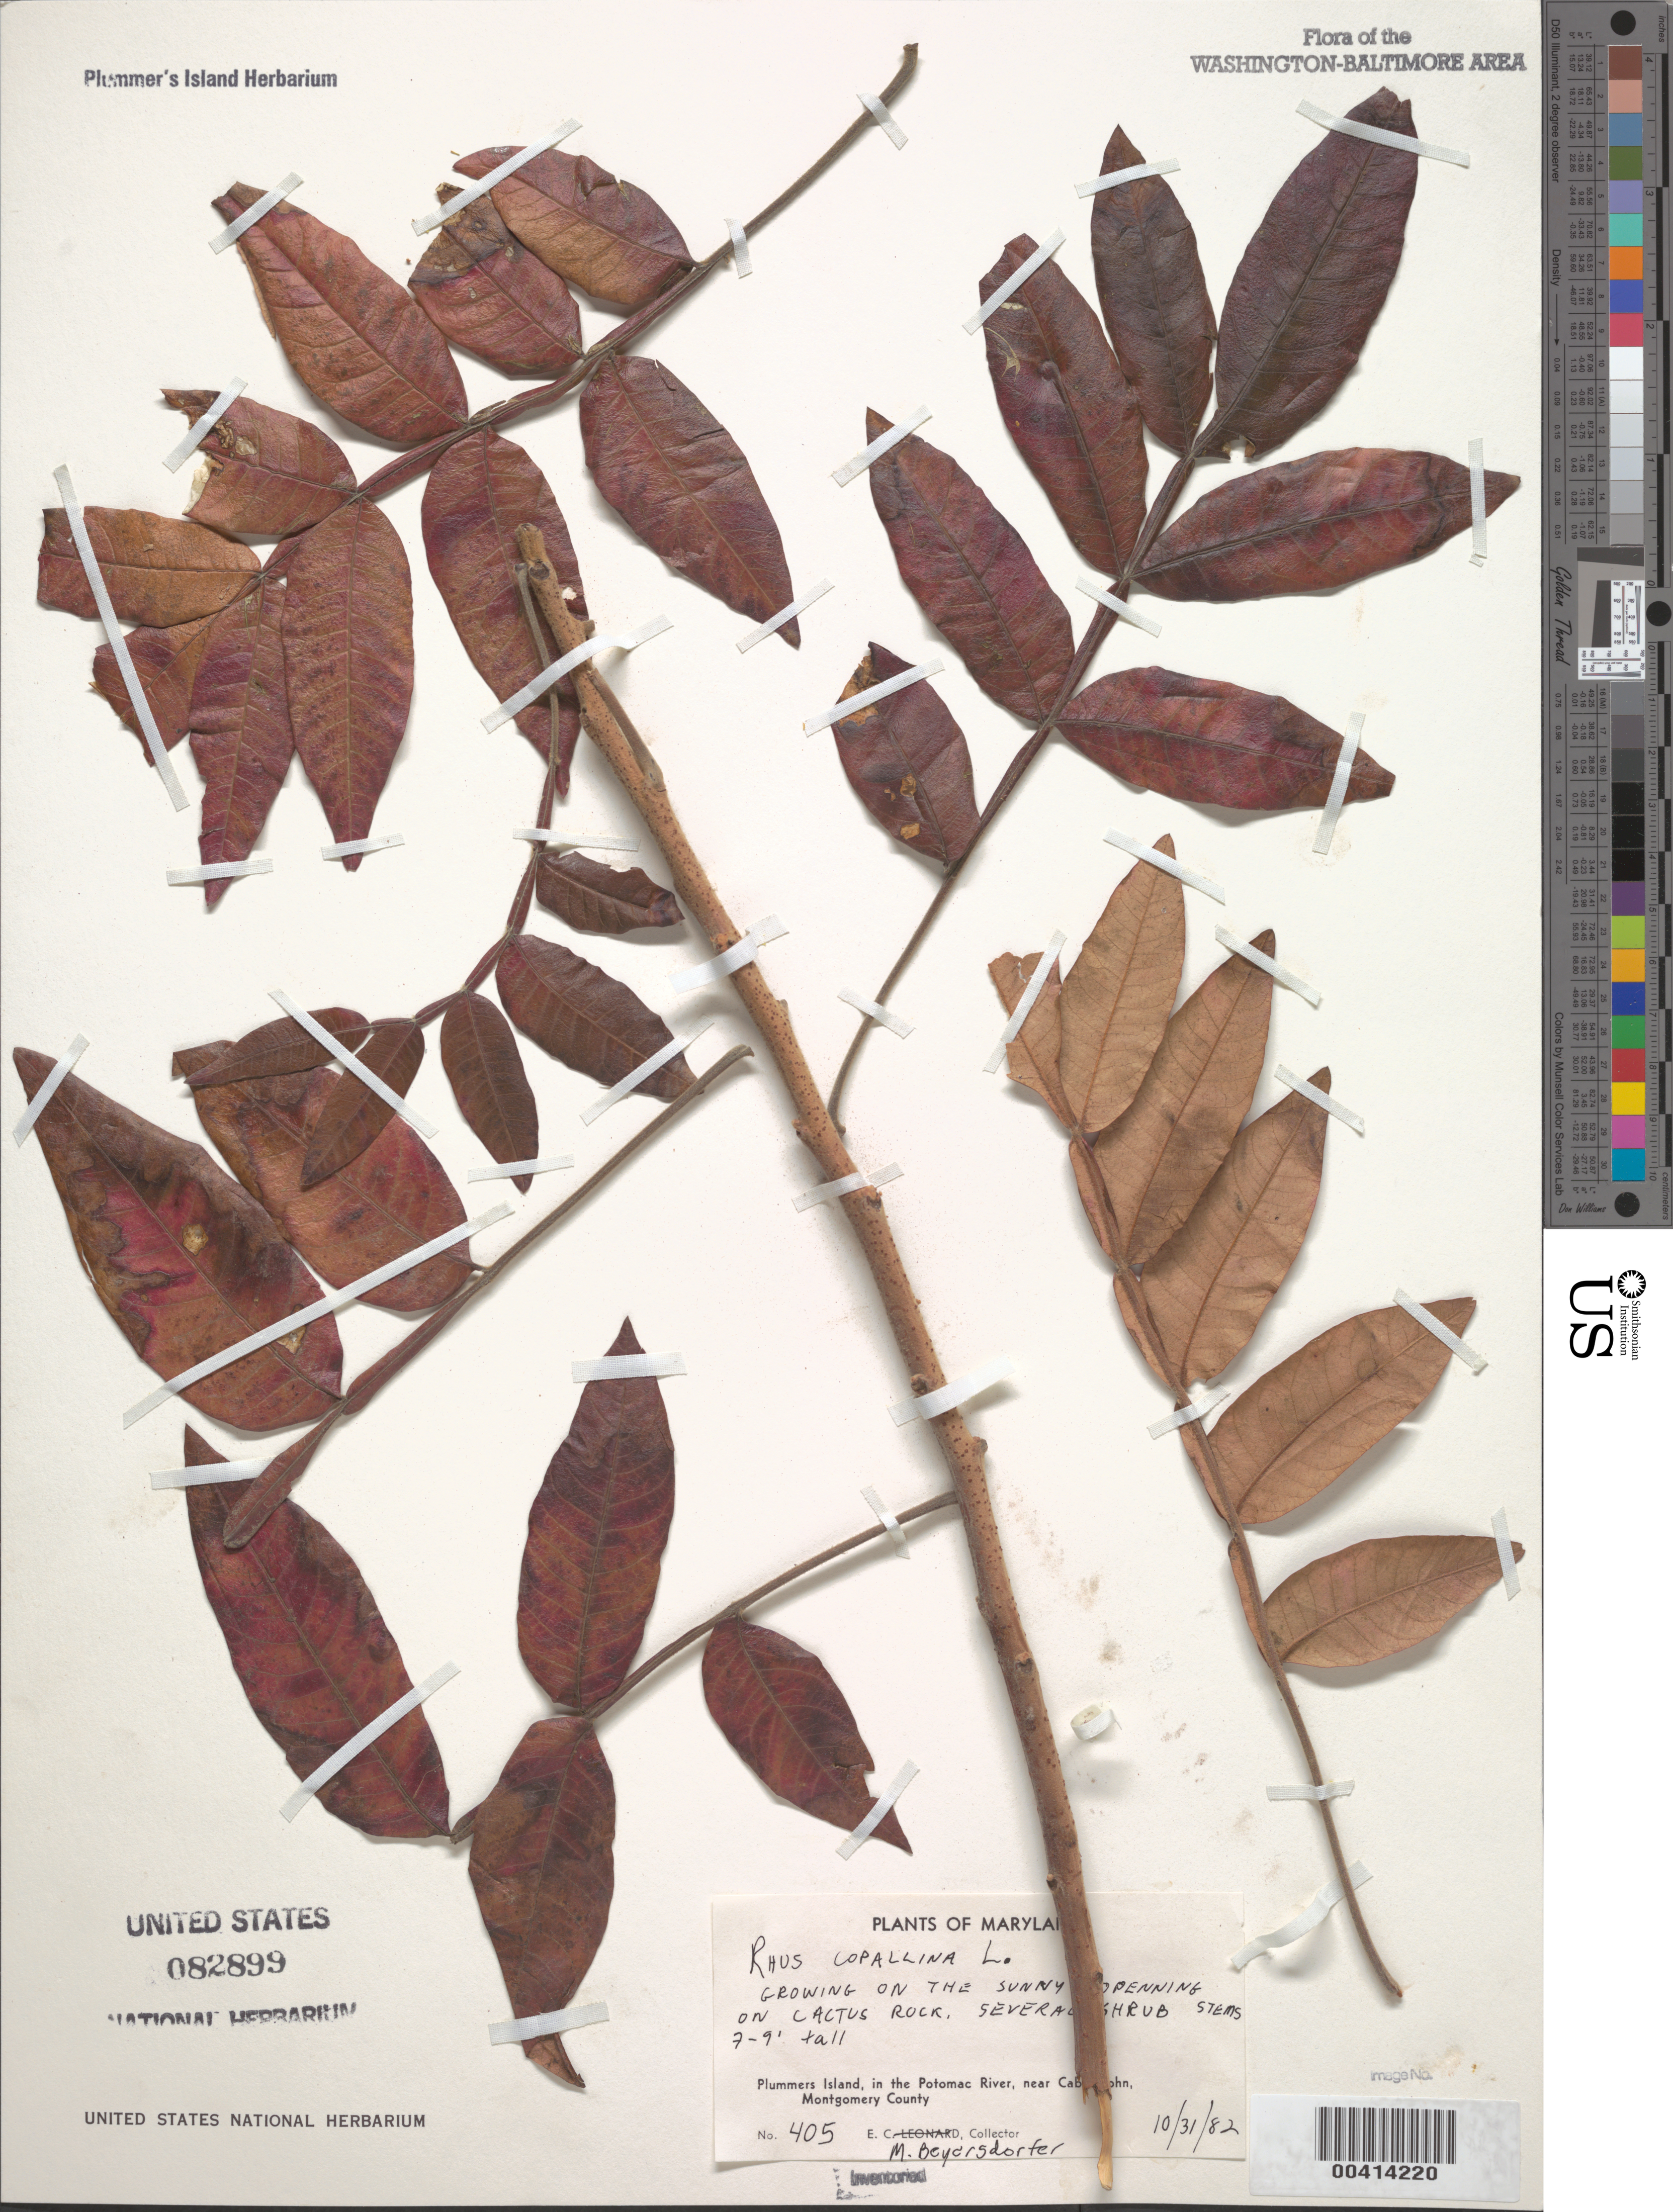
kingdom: Plantae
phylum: Tracheophyta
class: Magnoliopsida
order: Sapindales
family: Anacardiaceae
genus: Rhus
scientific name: Rhus copallinum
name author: L.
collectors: M. Beyersdorfer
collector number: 405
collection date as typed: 31 Oct 1982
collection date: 1982-10-31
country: United States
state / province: Maryland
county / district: Montgomery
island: Plummers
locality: Plummer's Island; Cactus Rock C. & O. Canal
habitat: Sunny opening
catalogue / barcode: US 82899